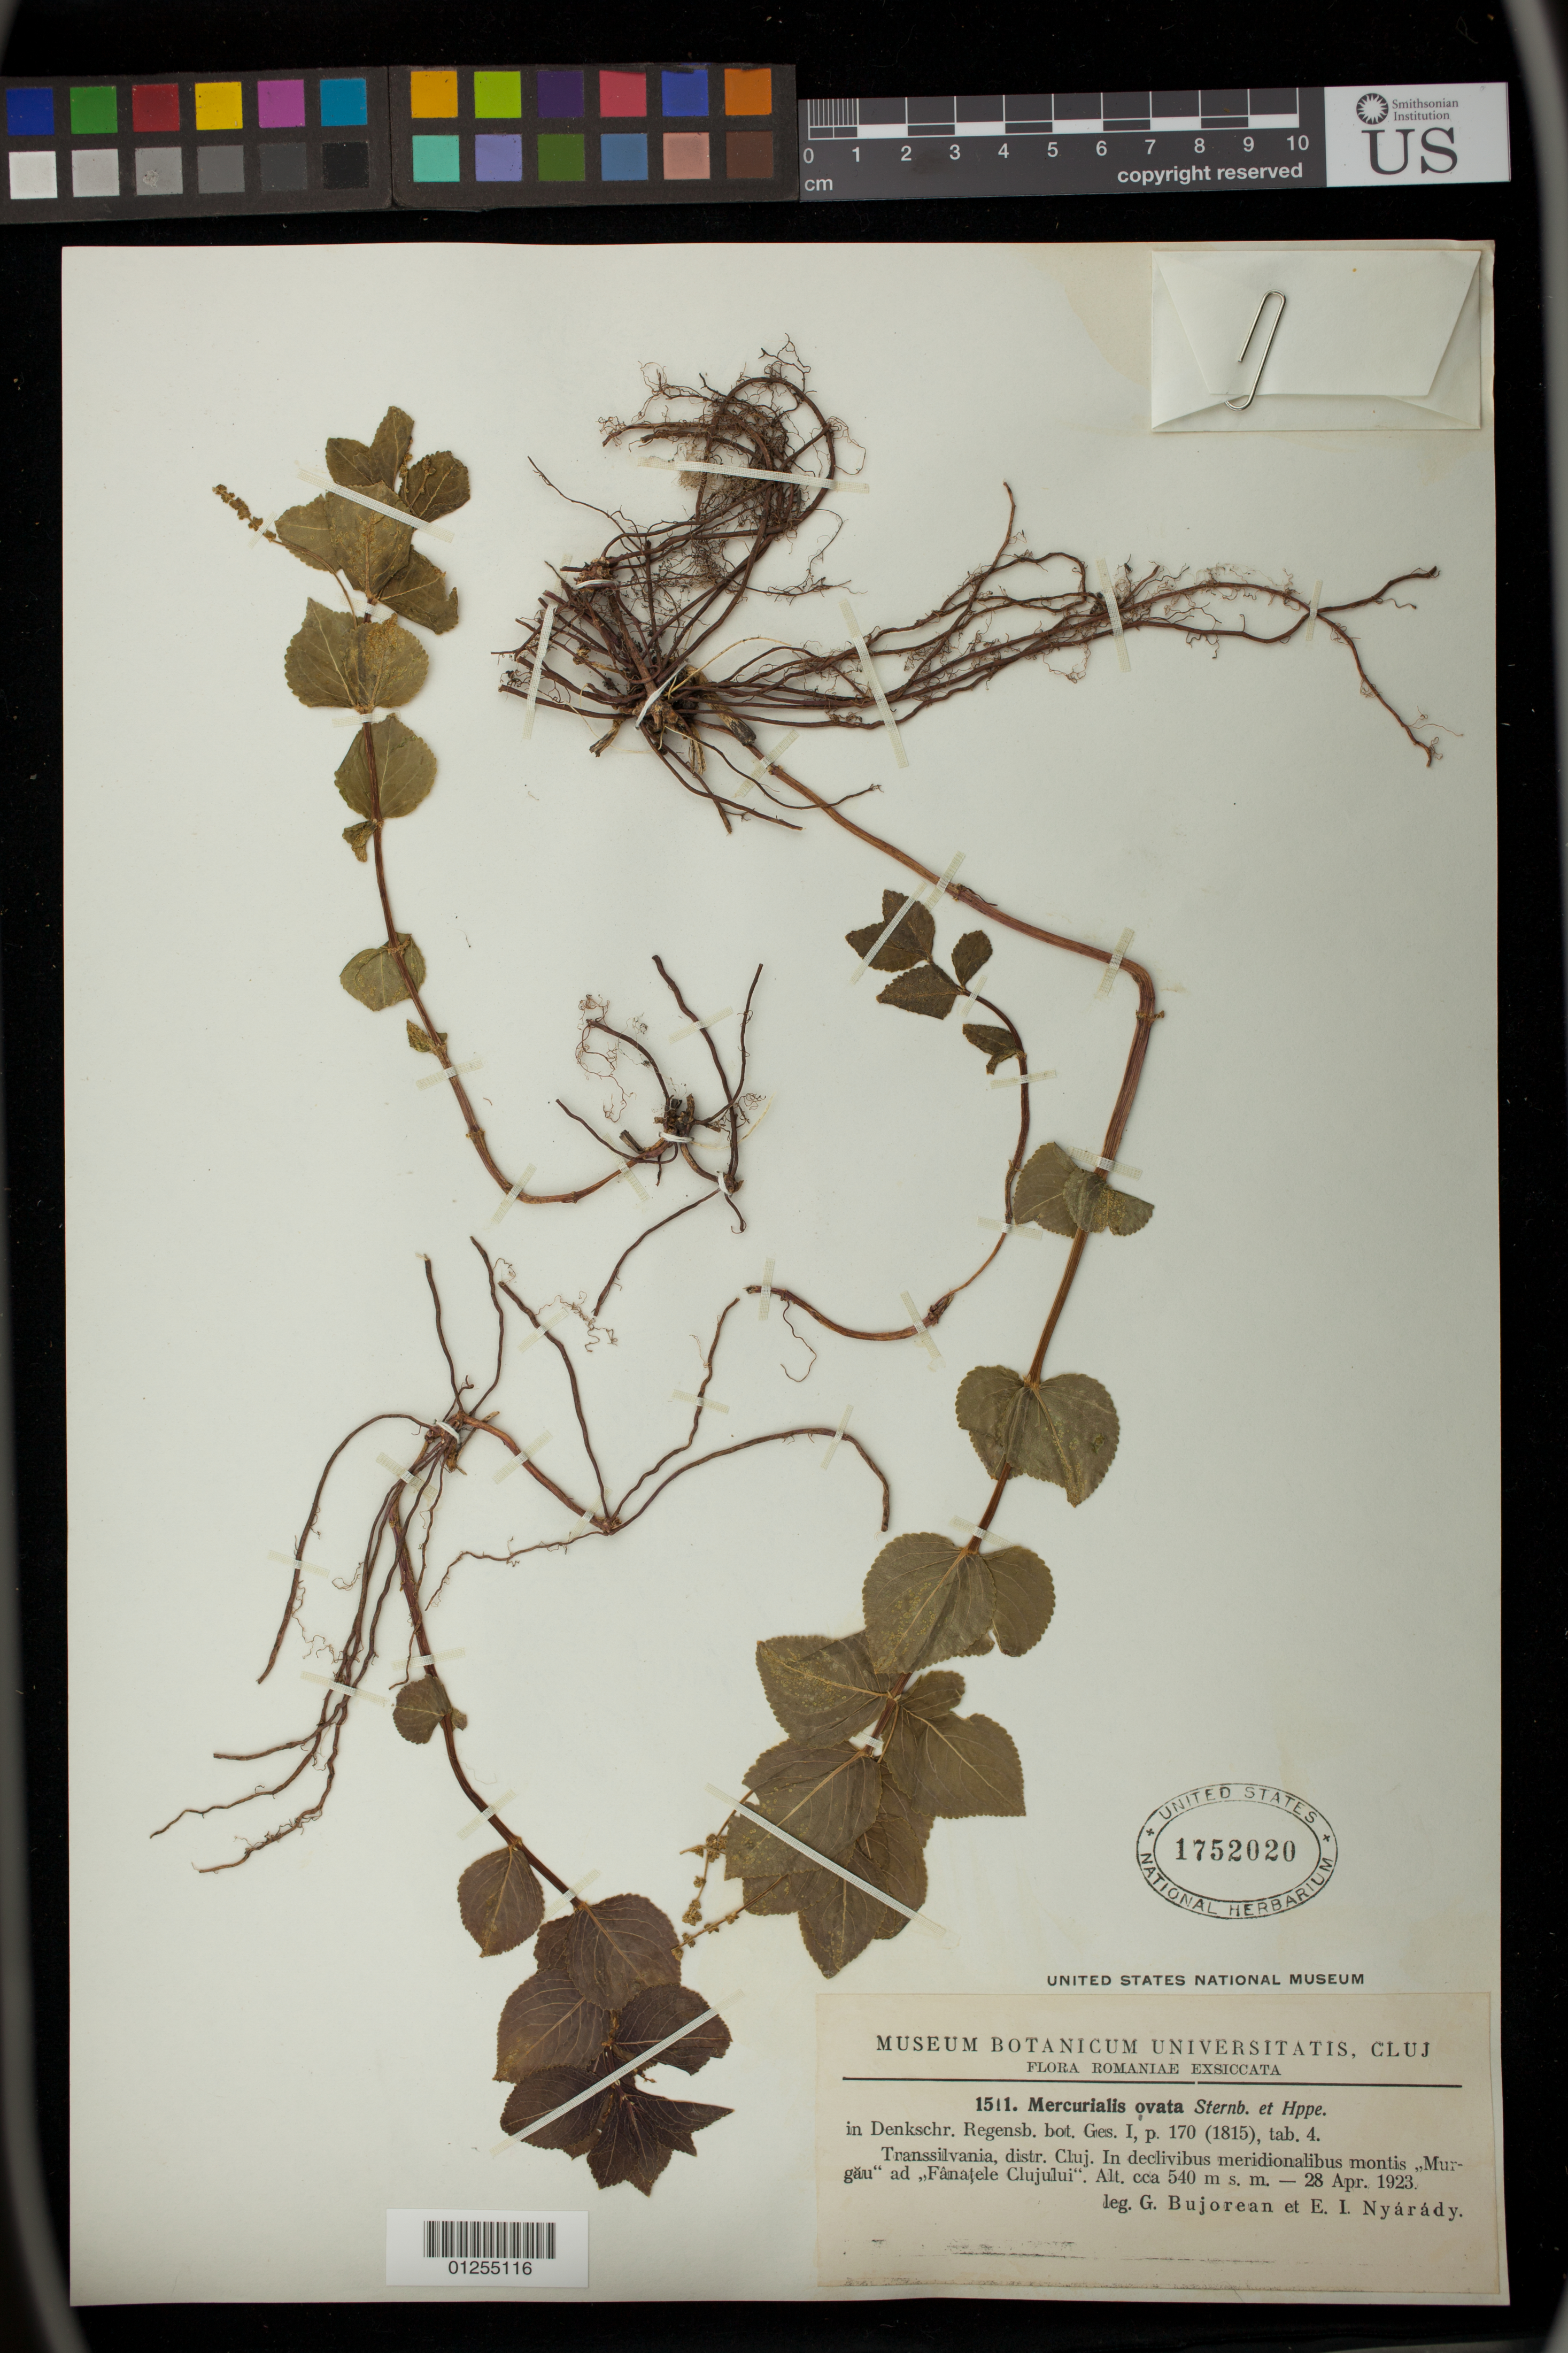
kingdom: Plantae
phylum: Tracheophyta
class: Magnoliopsida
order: Malpighiales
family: Euphorbiaceae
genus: Mercurialis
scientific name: Mercurialis ovata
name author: Sternb. & Hoppe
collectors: G. Bujorean & E. Nyarady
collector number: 1511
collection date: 1923-04-28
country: Romania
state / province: Cluj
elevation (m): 540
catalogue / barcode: US 1752020